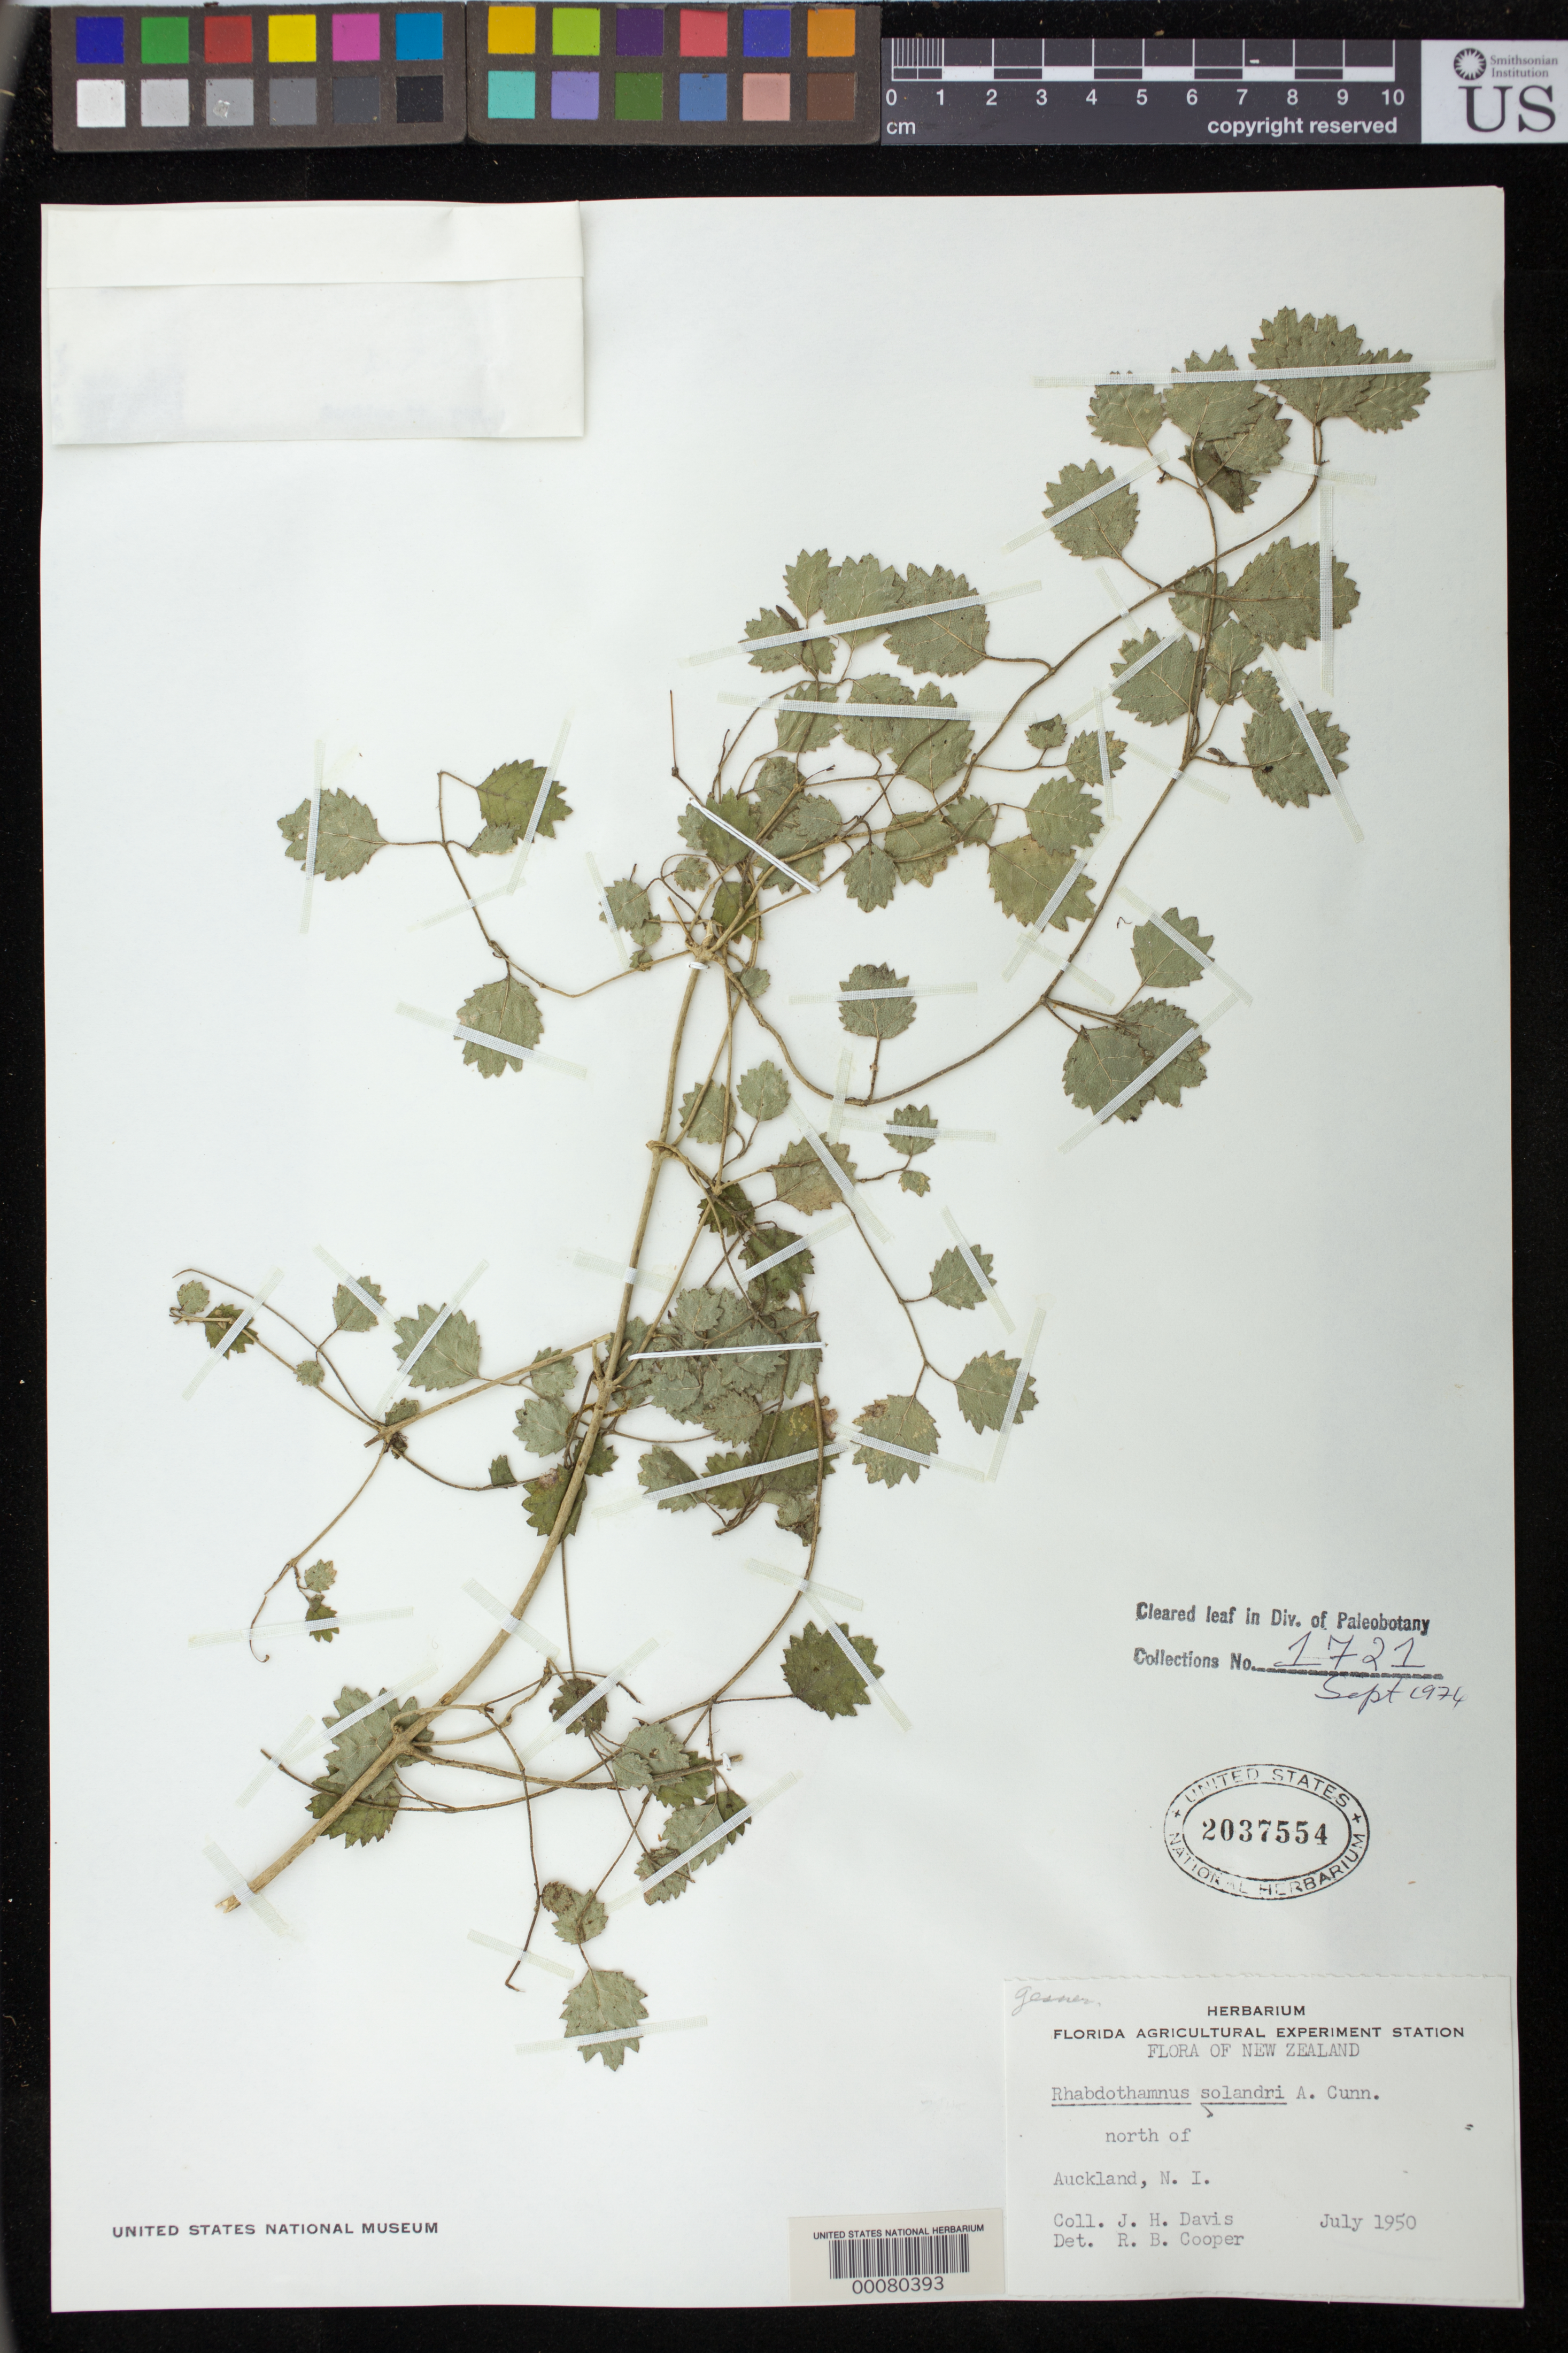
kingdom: Plantae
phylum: Tracheophyta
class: Magnoliopsida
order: Lamiales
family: Gesneriaceae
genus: Rhabdothamnus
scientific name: Rhabdothamnus solandri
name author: A. Cunn.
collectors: J. Davis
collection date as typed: Jul 1950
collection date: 1950-07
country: New Zealand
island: North I.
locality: N of auckland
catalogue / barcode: US 2037554